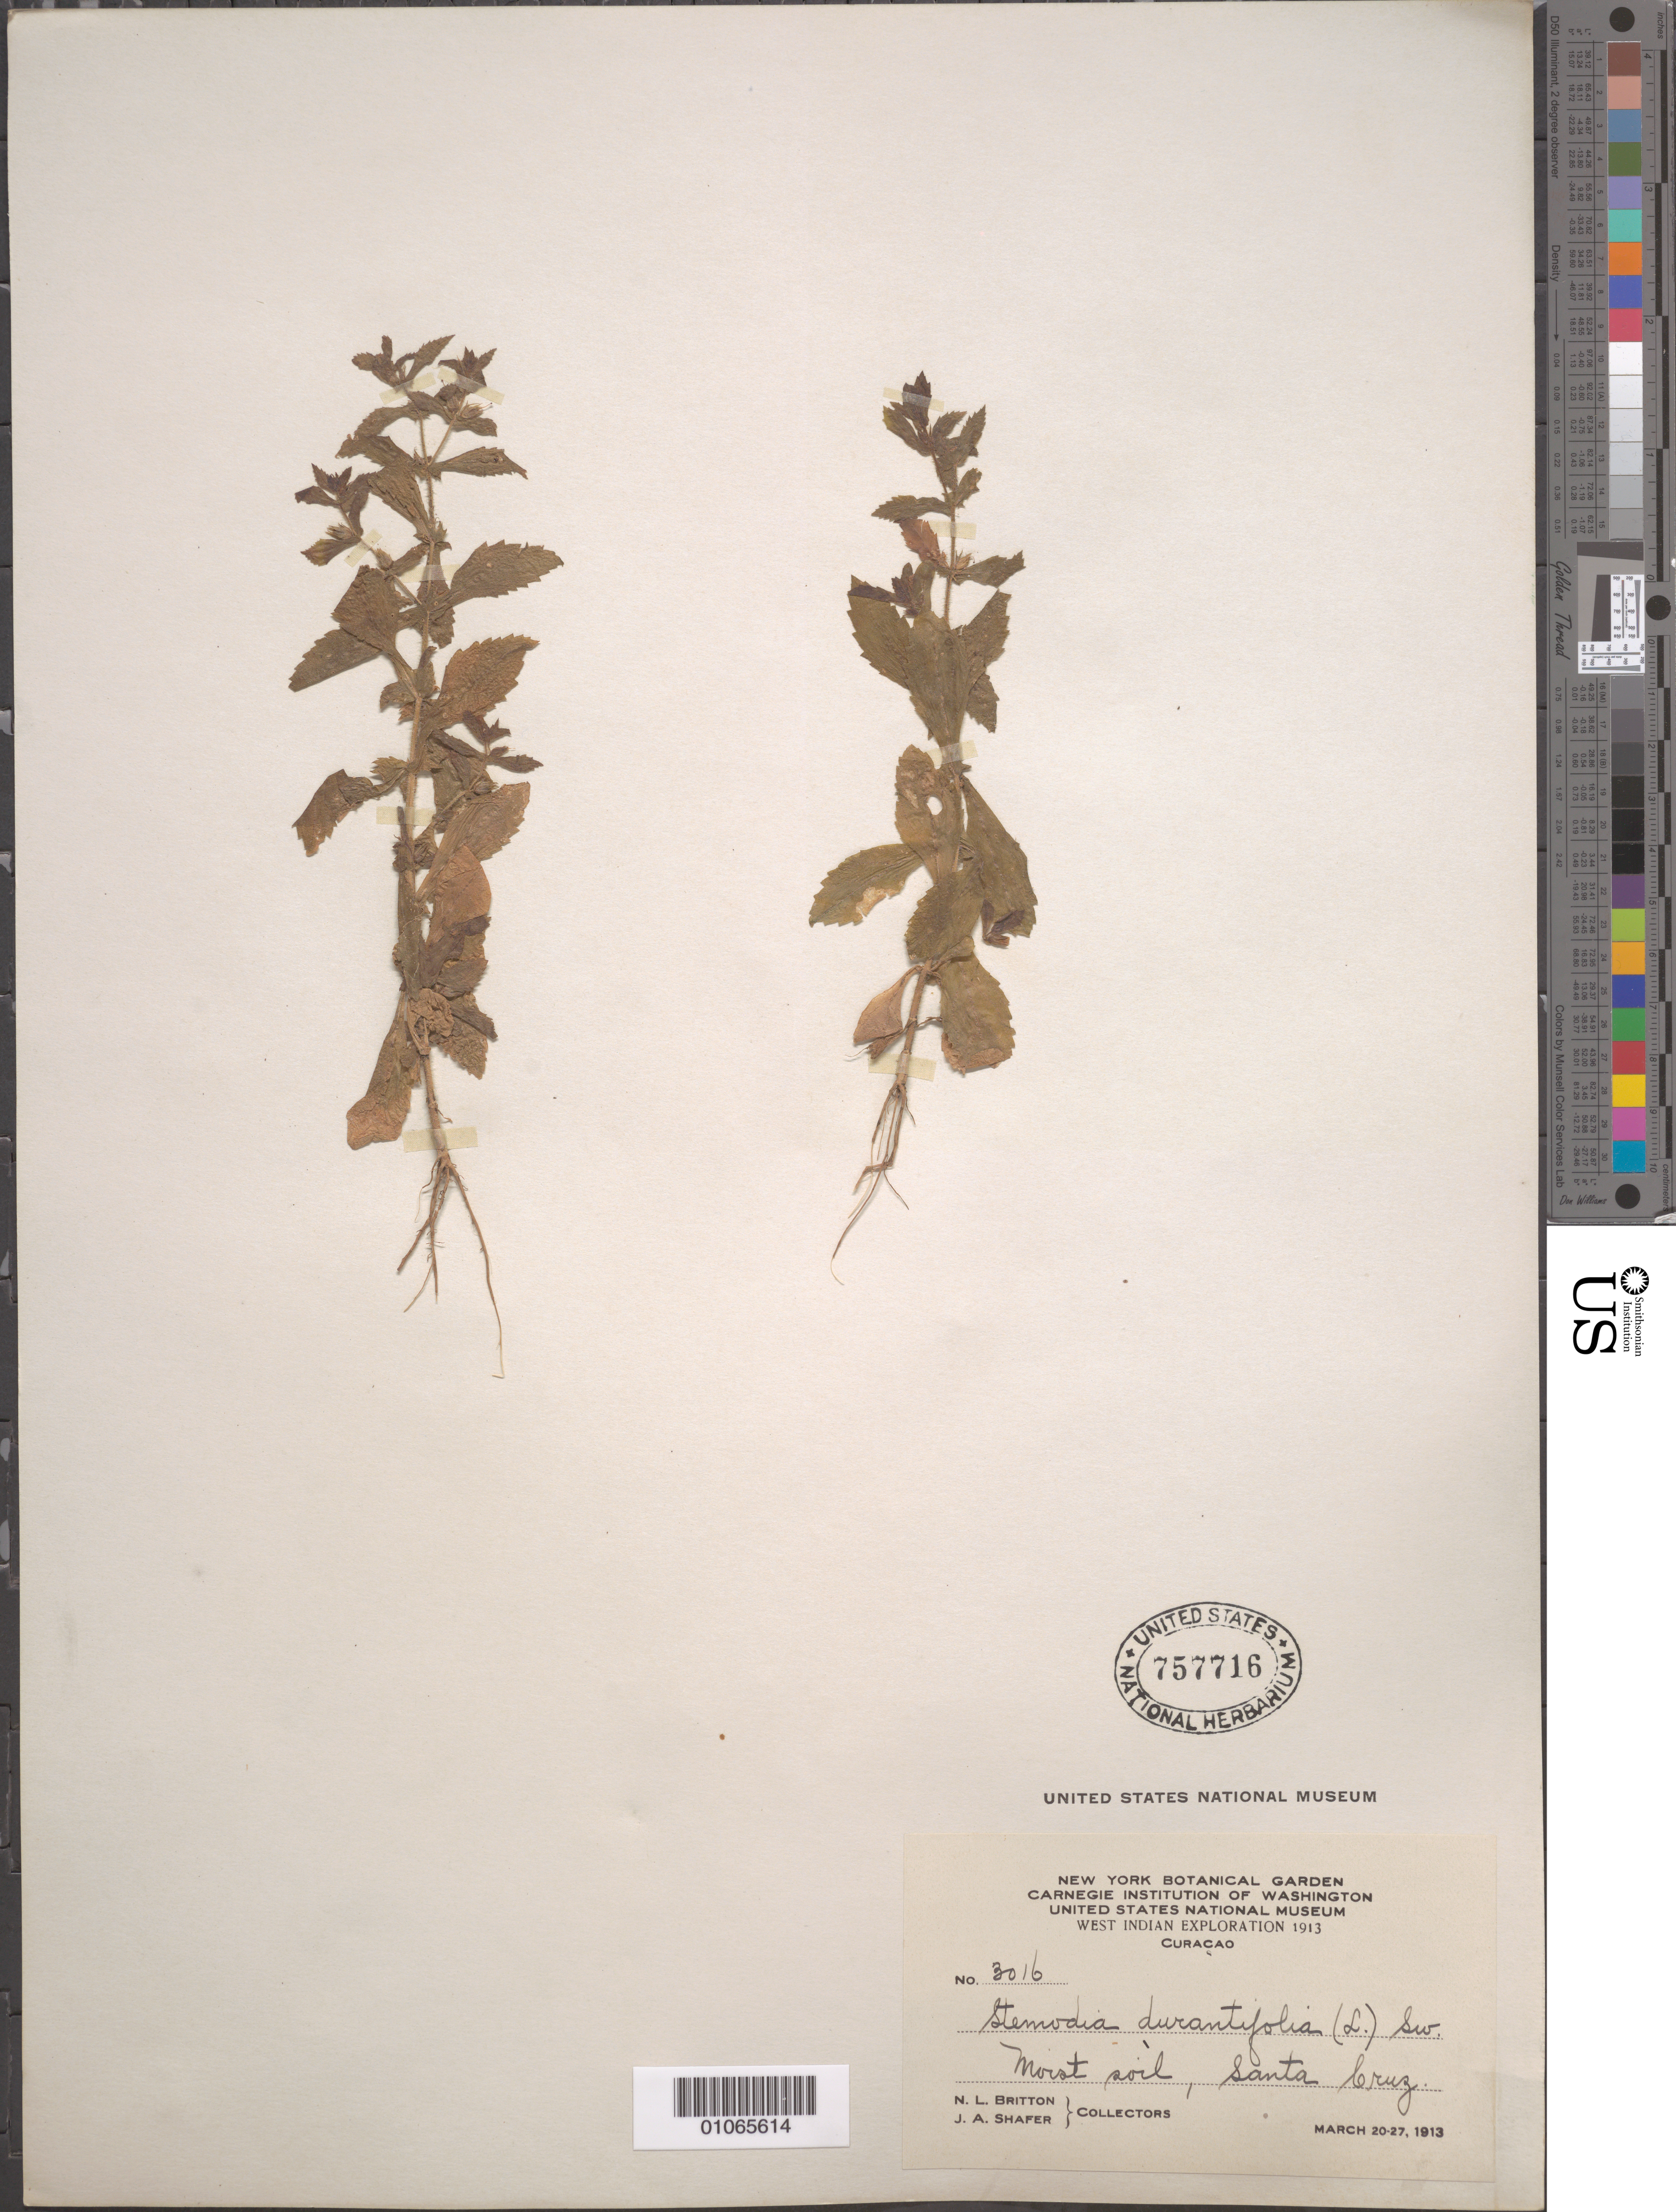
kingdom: Plantae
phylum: Tracheophyta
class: Magnoliopsida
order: Lamiales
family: Plantaginaceae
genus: Stemodia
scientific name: Stemodia durantifolia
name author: (L.) Sw.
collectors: N. Britton & J. A. Shafer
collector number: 3016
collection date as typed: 20 Mar 1913 to 27 Mar 1913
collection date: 1913-03-20/1913-03-27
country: Curaçao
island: Curaçao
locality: Moist soil, Santa Cruz.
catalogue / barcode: US 757716